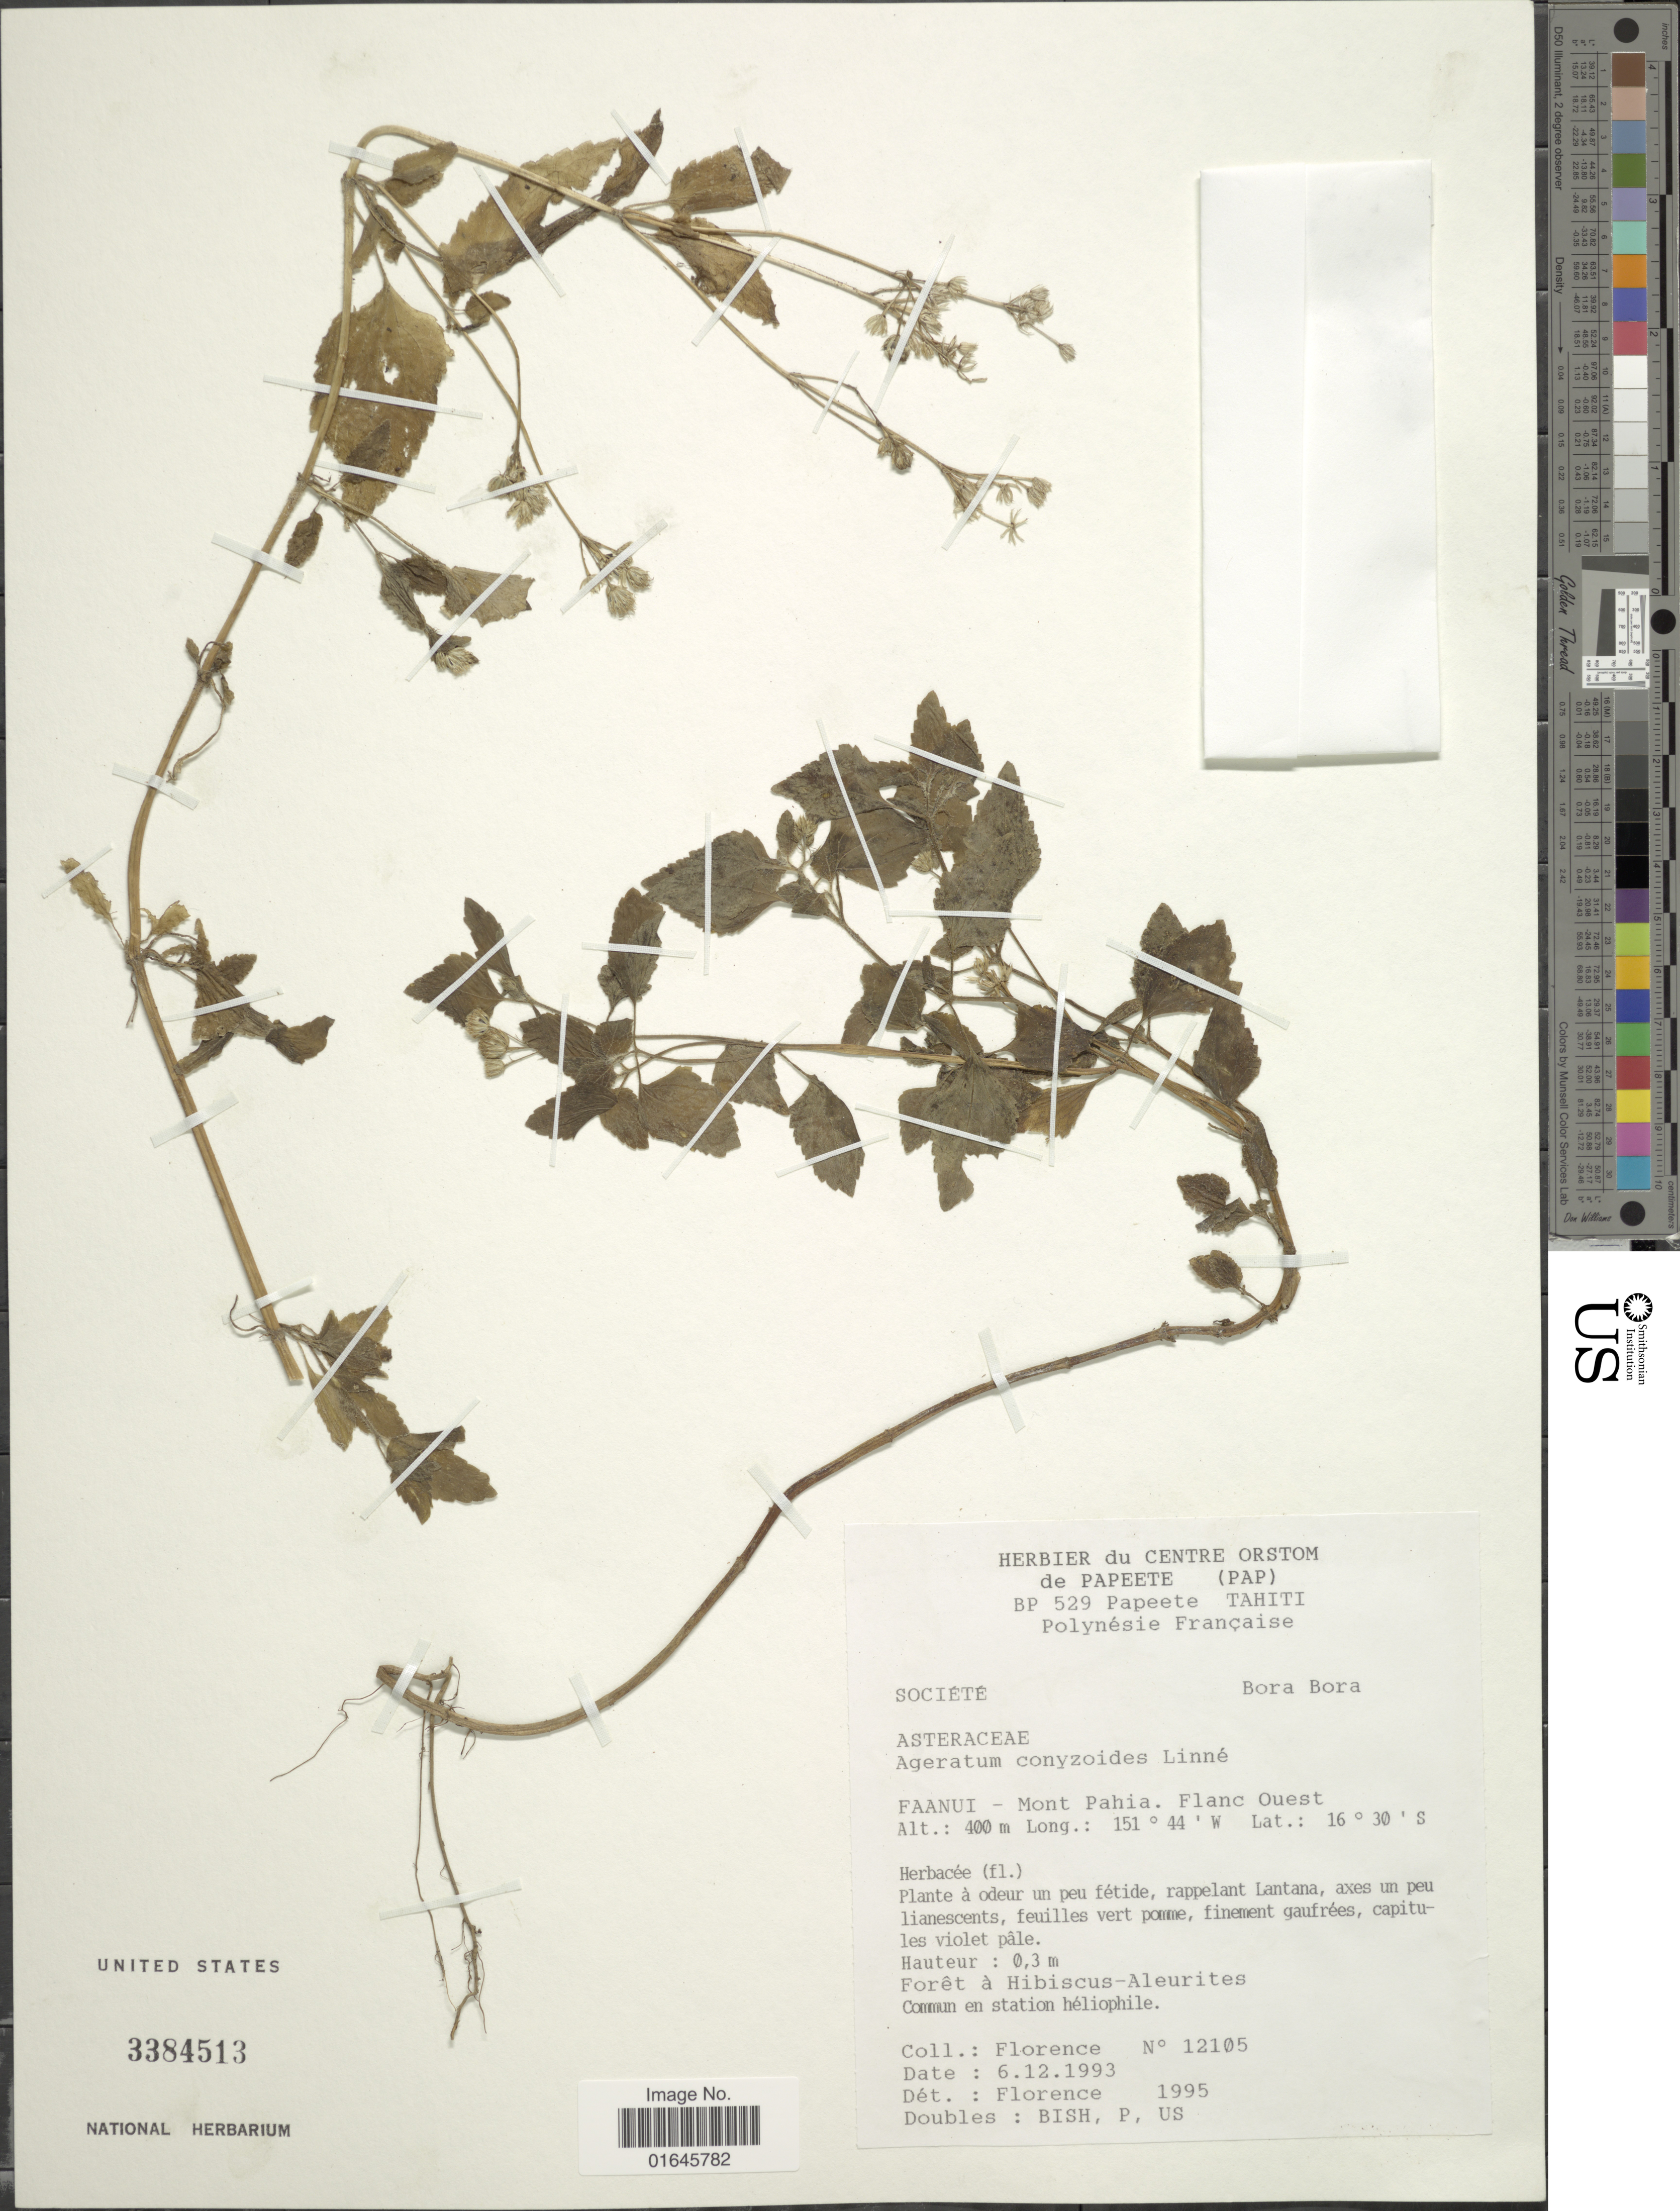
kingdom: Plantae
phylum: Tracheophyta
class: Magnoliopsida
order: Asterales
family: Asteraceae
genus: Ageratum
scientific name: Ageratum conyzoides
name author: L.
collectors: -. Florence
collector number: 12105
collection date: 1993-12-06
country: French Polynesia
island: Bora Bora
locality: Bora Bora, Societe, Faanui - Mont Pahia, Flanc Quest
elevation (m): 400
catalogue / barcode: US 3384513